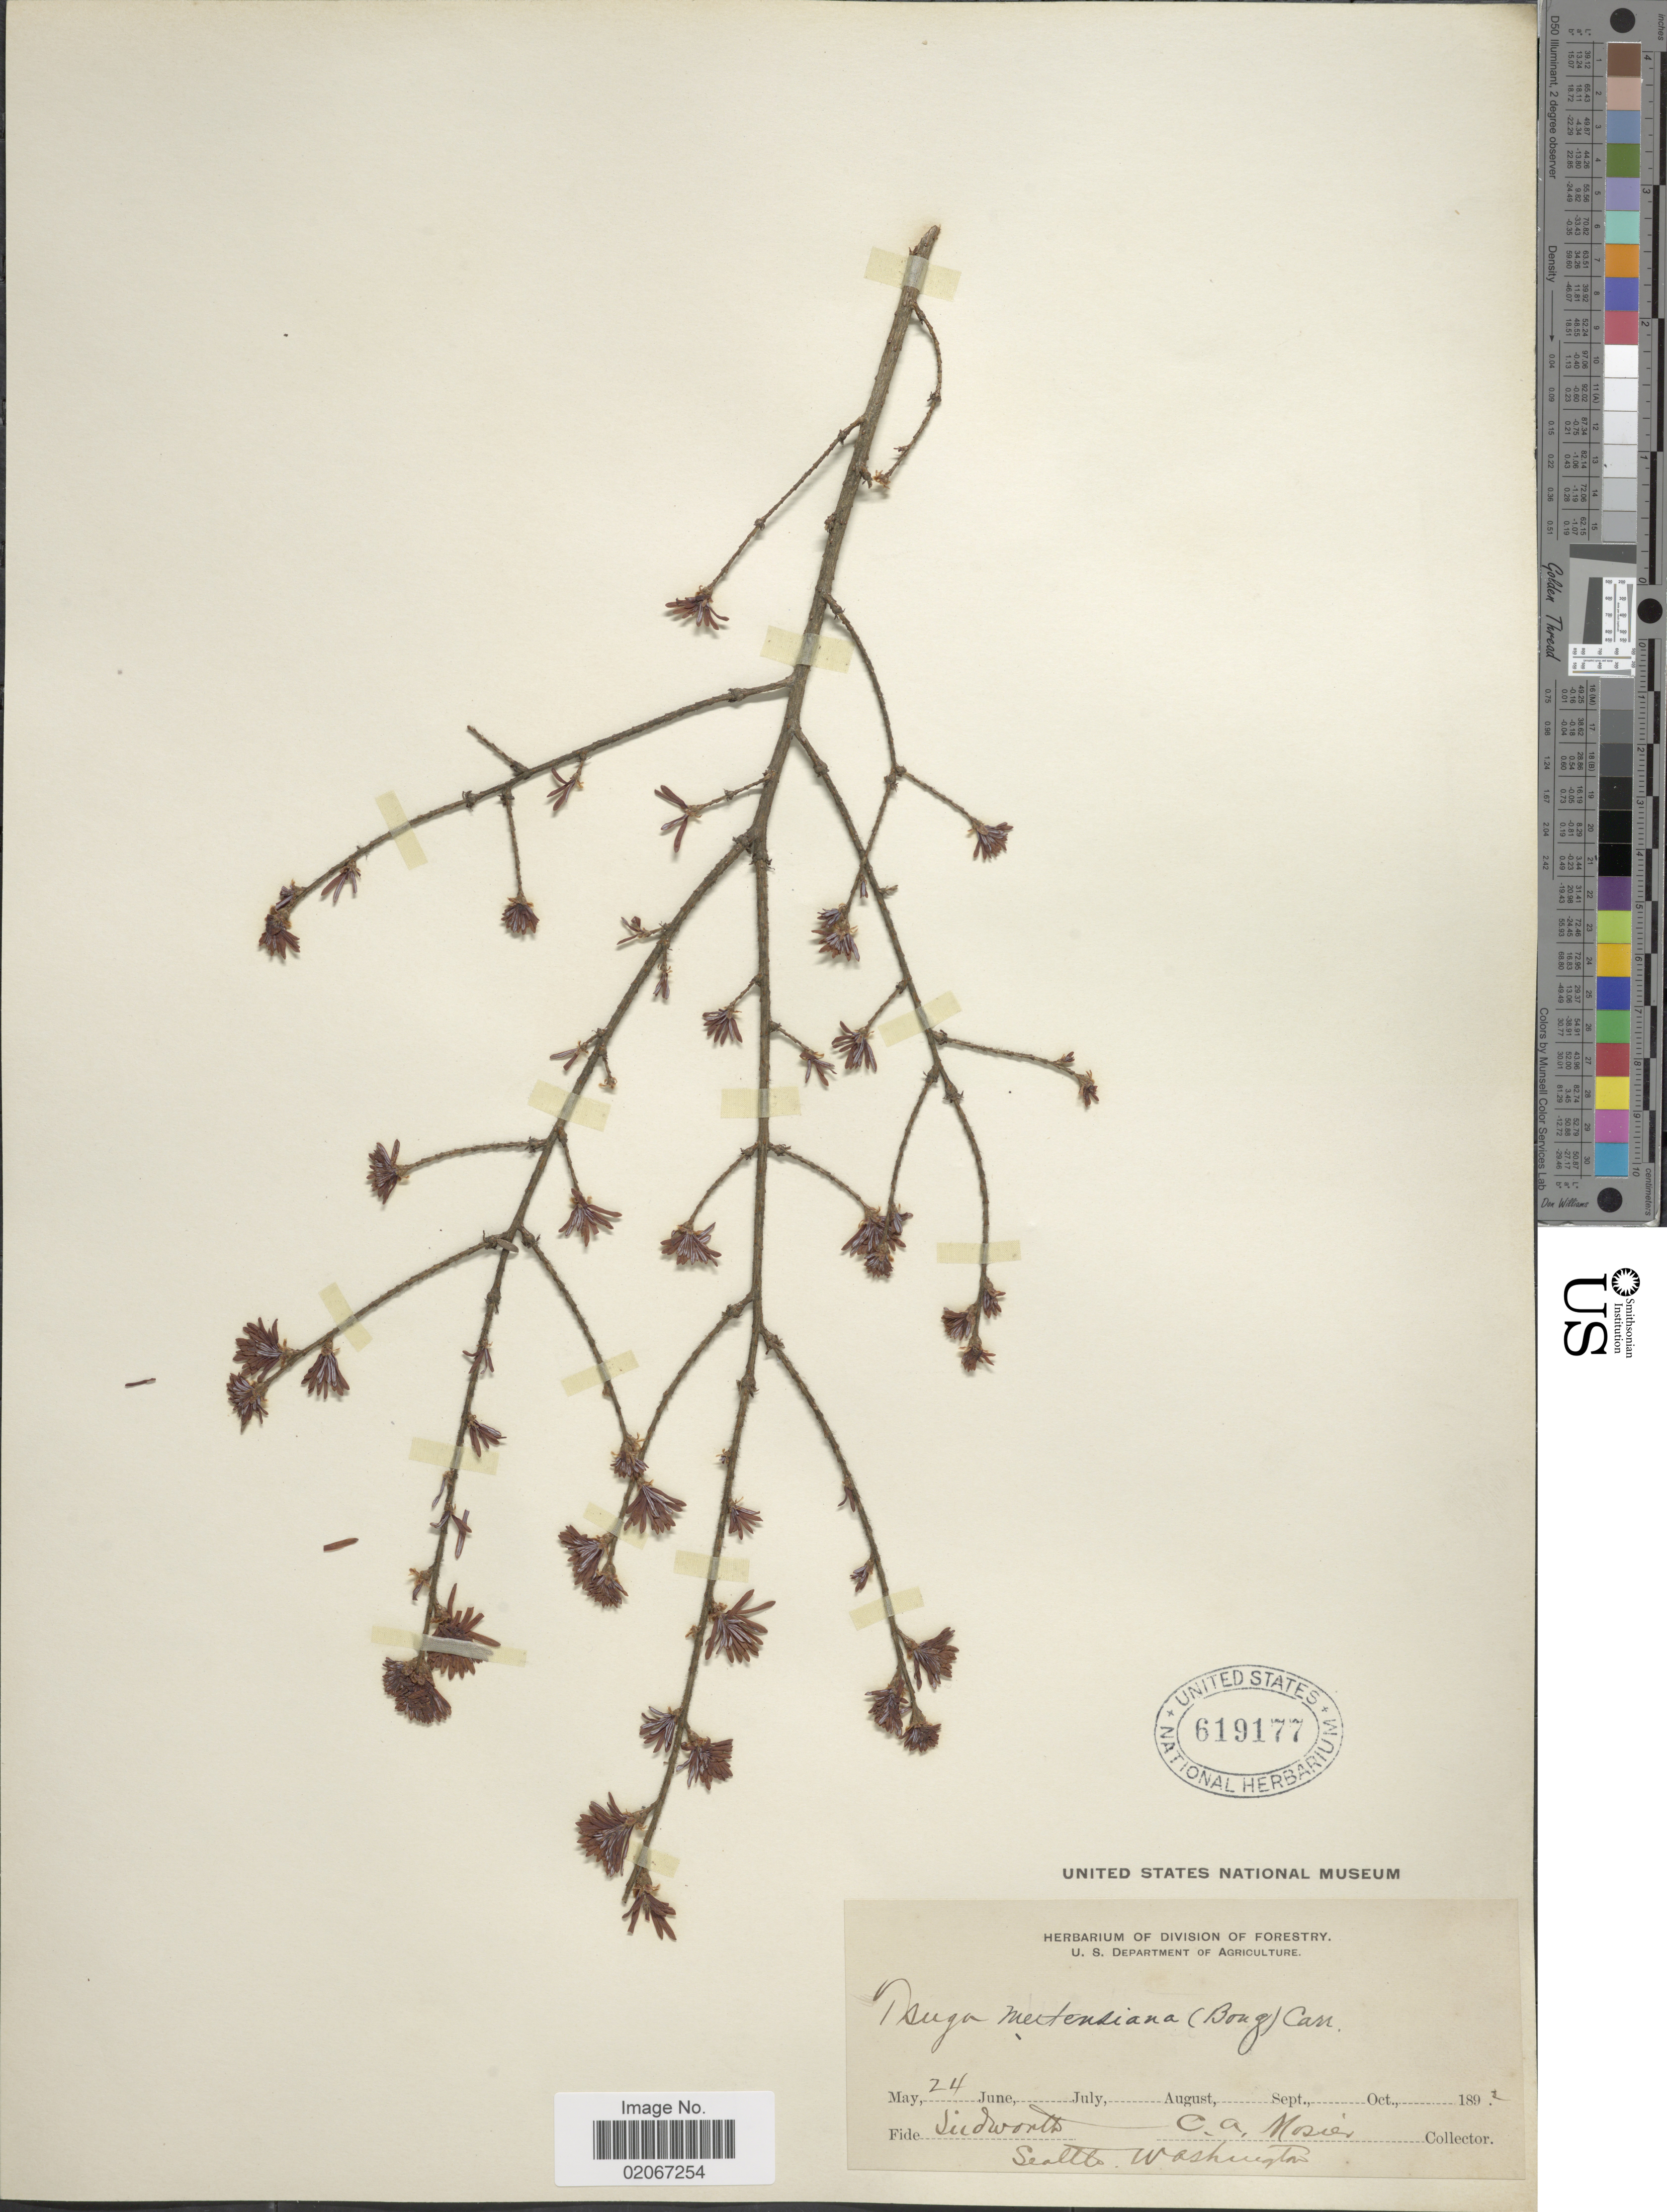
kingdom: Plantae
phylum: Tracheophyta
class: Pinopsida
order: Pinales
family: Pinaceae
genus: Tsuga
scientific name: Tsuga heterophylla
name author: (Raf.) Sarg.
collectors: Sudworth & C. A. Mosier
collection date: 1892-05-24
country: United States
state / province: Washington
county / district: King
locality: Seattle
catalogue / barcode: US 619177